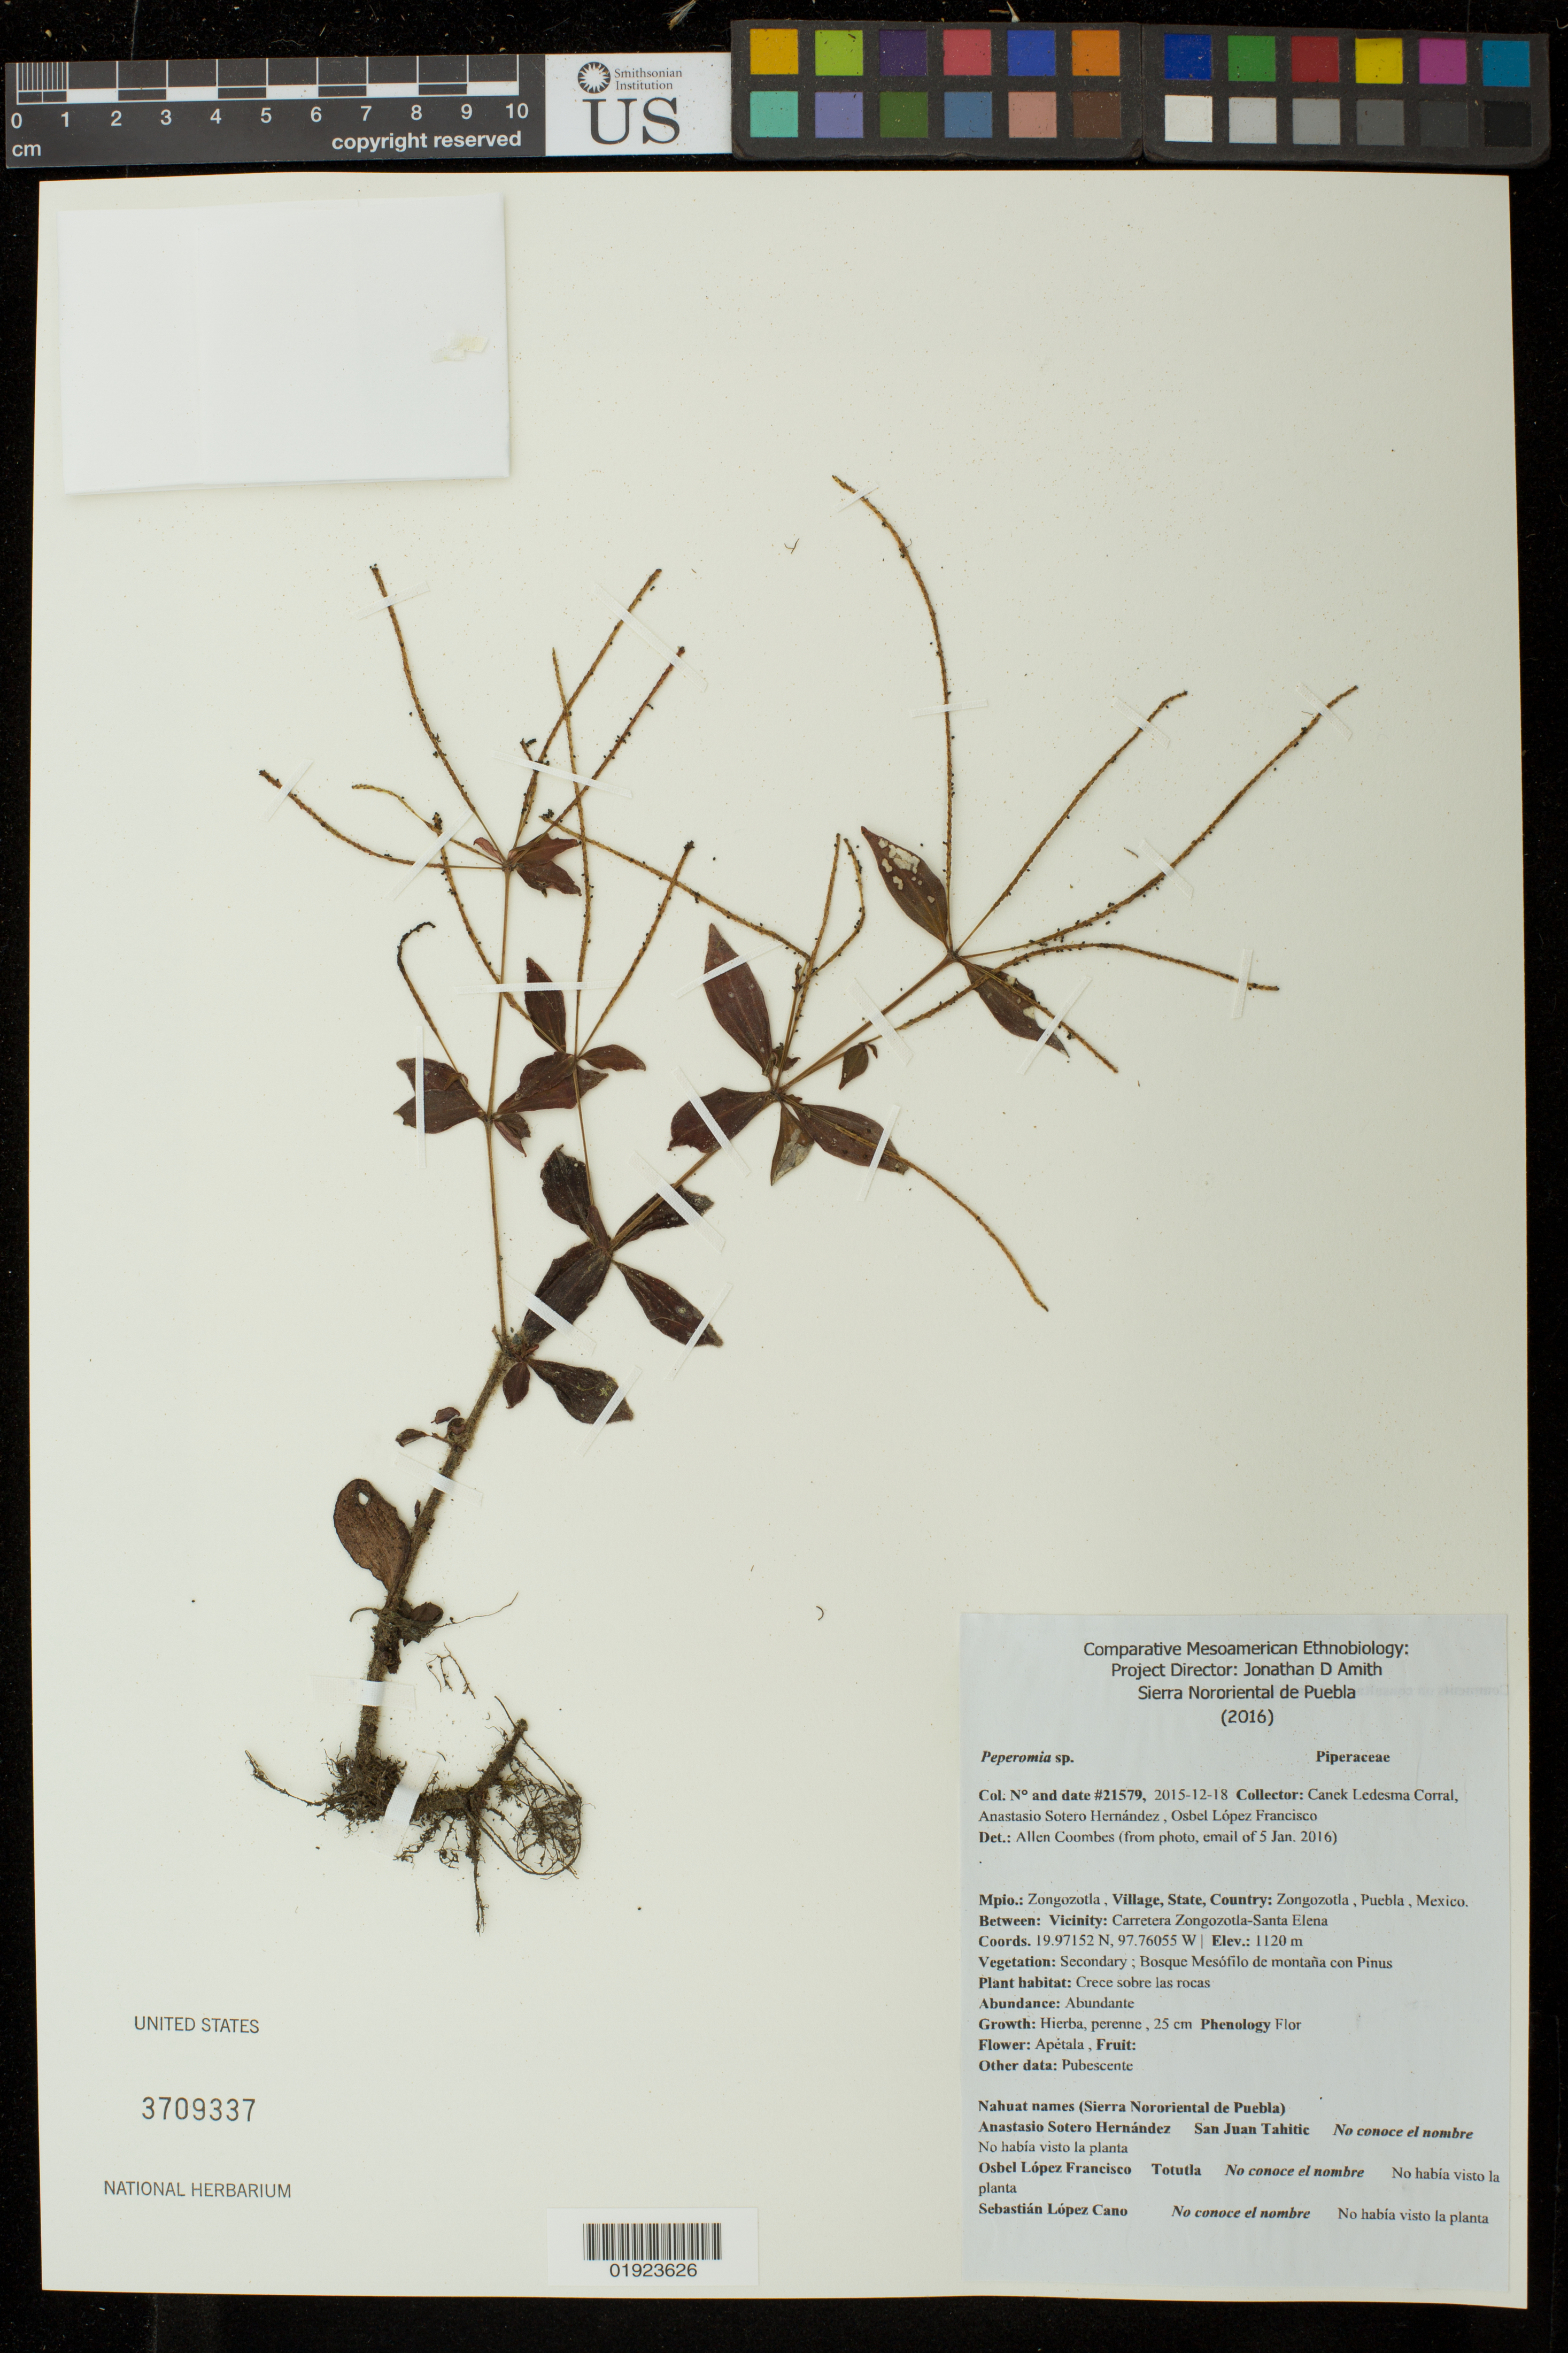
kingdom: Plantae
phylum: Tracheophyta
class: Magnoliopsida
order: Piperales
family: Piperaceae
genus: Peperomia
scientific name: Peperomia sp.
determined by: Coombes, Allen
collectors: Canek Ledesma C., A. Sotero H. & O. Francisco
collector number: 21579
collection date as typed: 2015-12-18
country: Mexico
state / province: Puebla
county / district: Zongozotla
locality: Zongozotla, Puebla, Mexico, Carretera Zongozotla-Santa Elena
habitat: Secondary; Bosque Mesofilo de montana con Pinus, crece sobre las rocas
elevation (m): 1120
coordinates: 19.97152N, 97.76055W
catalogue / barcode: US 3709337